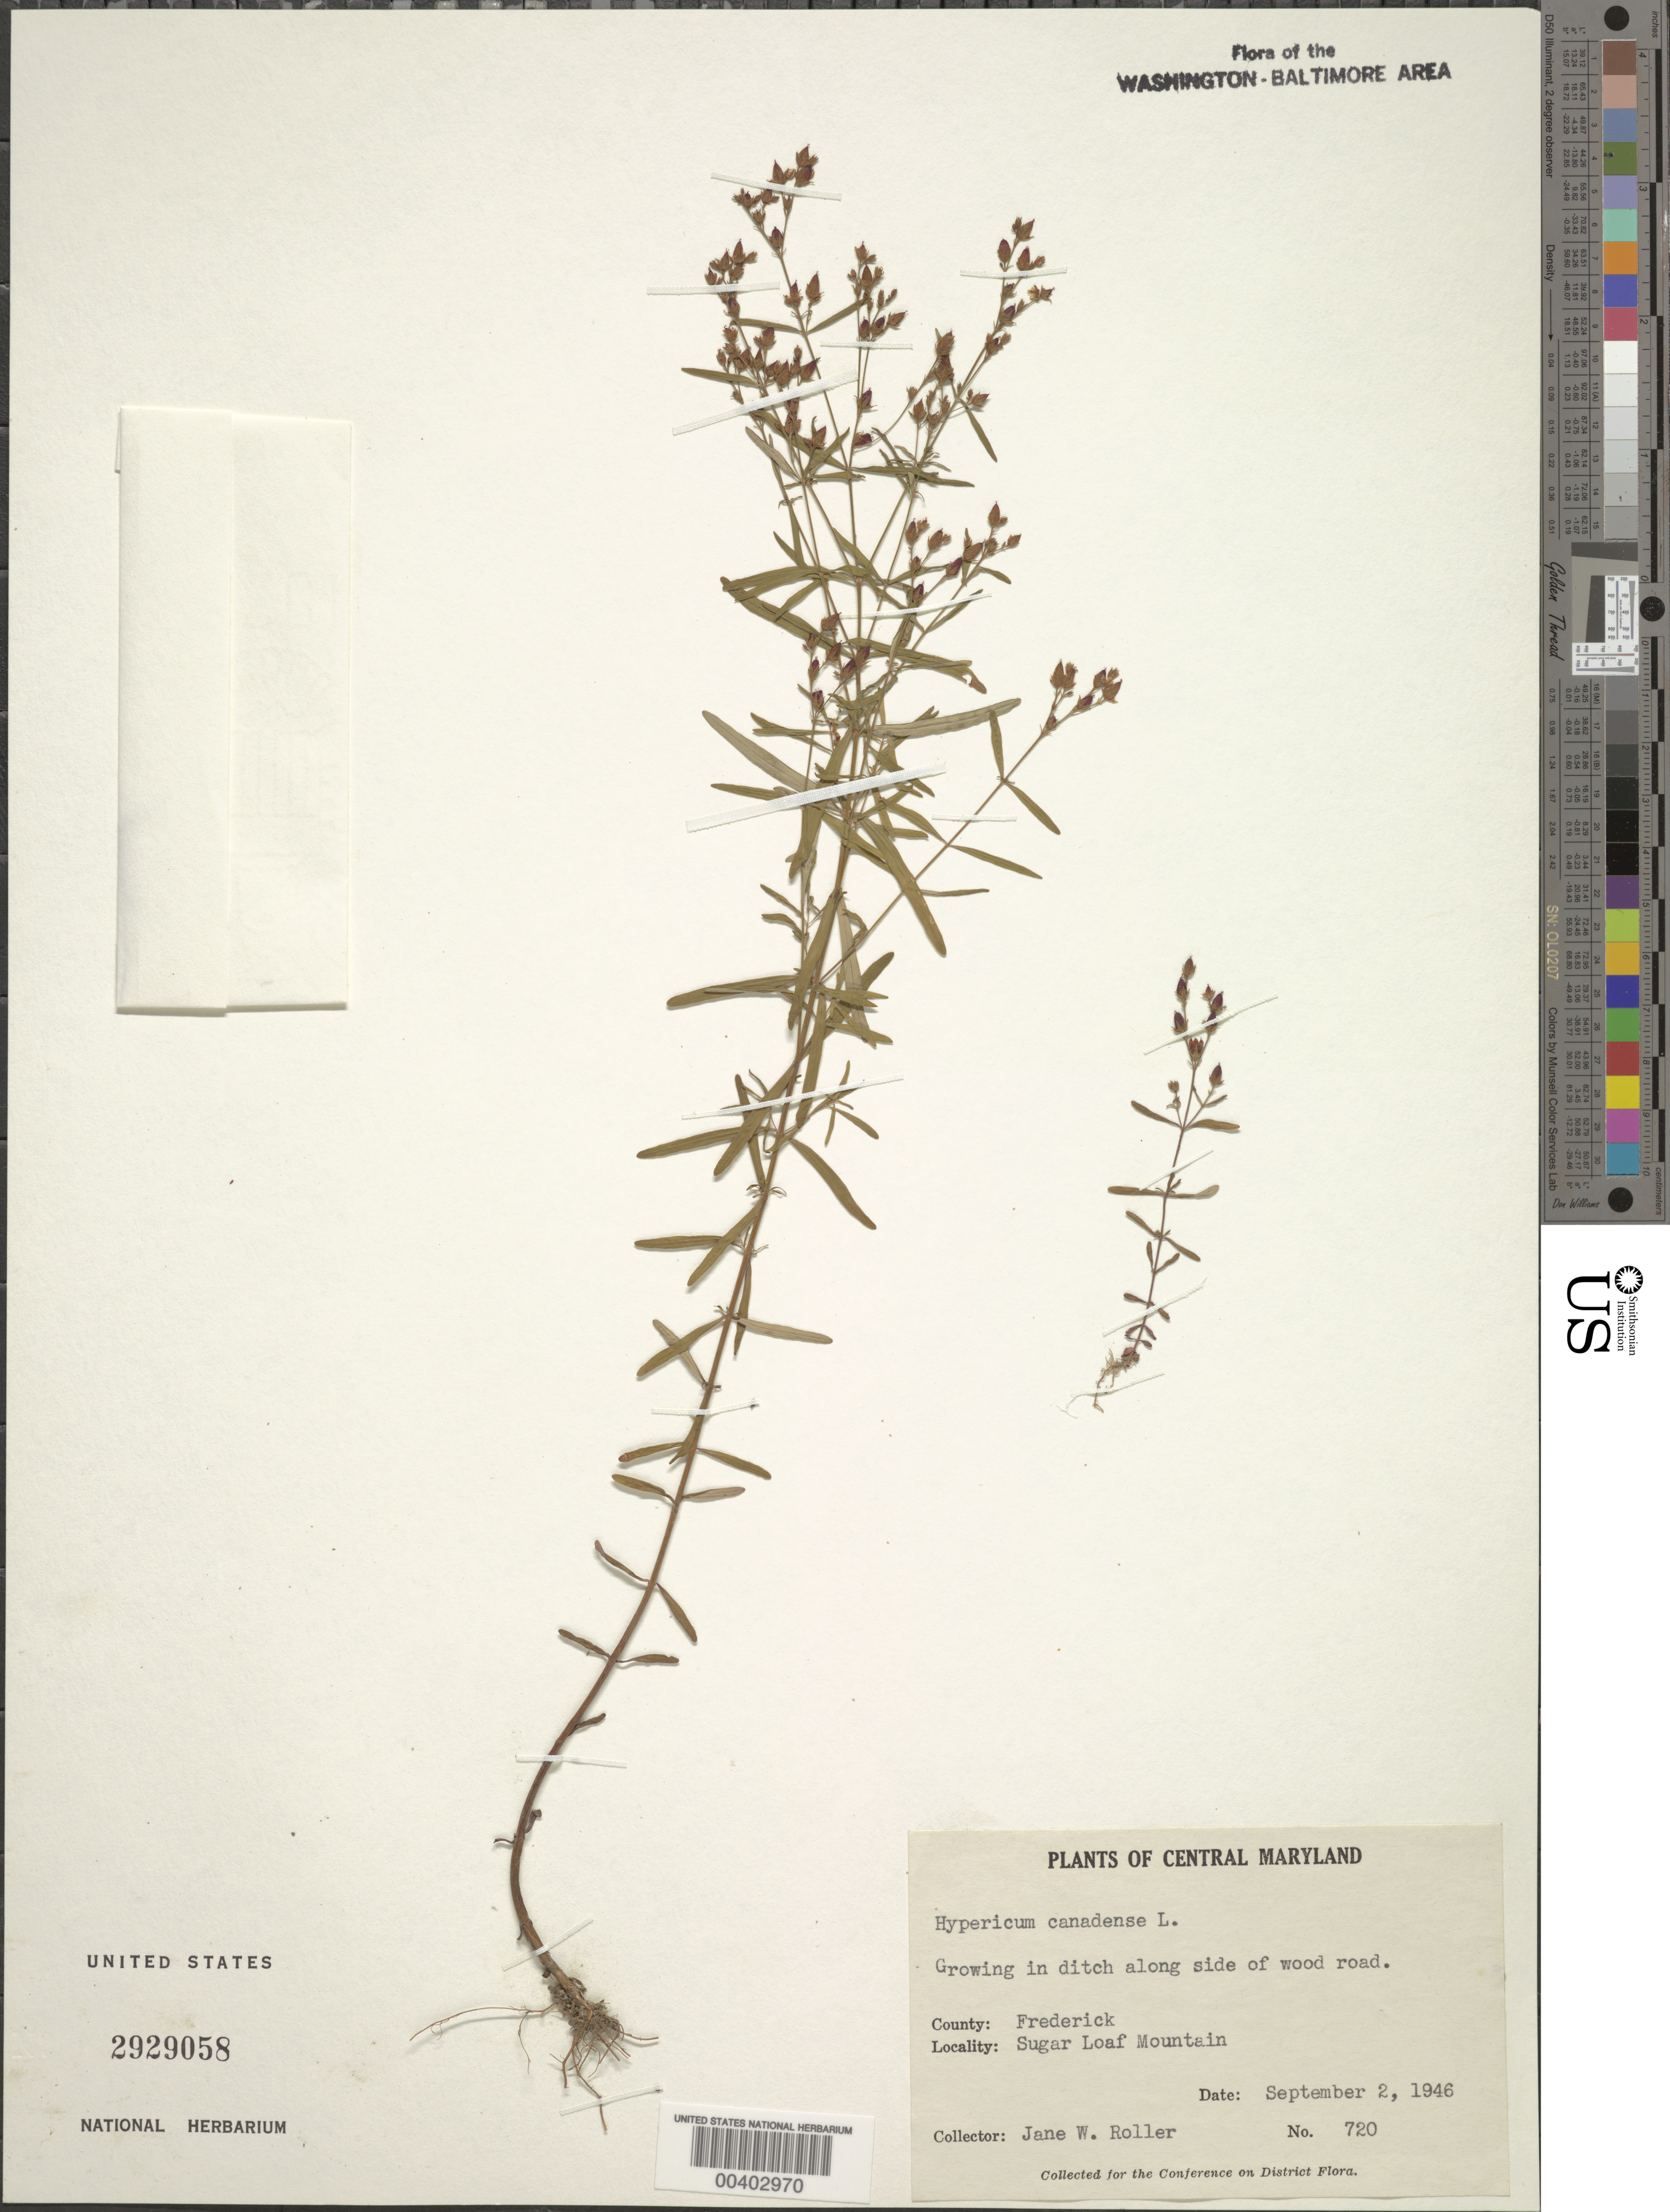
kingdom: Plantae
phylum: Tracheophyta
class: Magnoliopsida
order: Malpighiales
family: Hypericaceae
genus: Hypericum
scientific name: Hypericum canadense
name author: L.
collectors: J. W. Roller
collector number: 720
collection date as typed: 02 Sep 1946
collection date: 1946-09-02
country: United States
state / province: Maryland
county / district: Frederick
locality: Sugar Loaf Mountain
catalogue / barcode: US 2929058